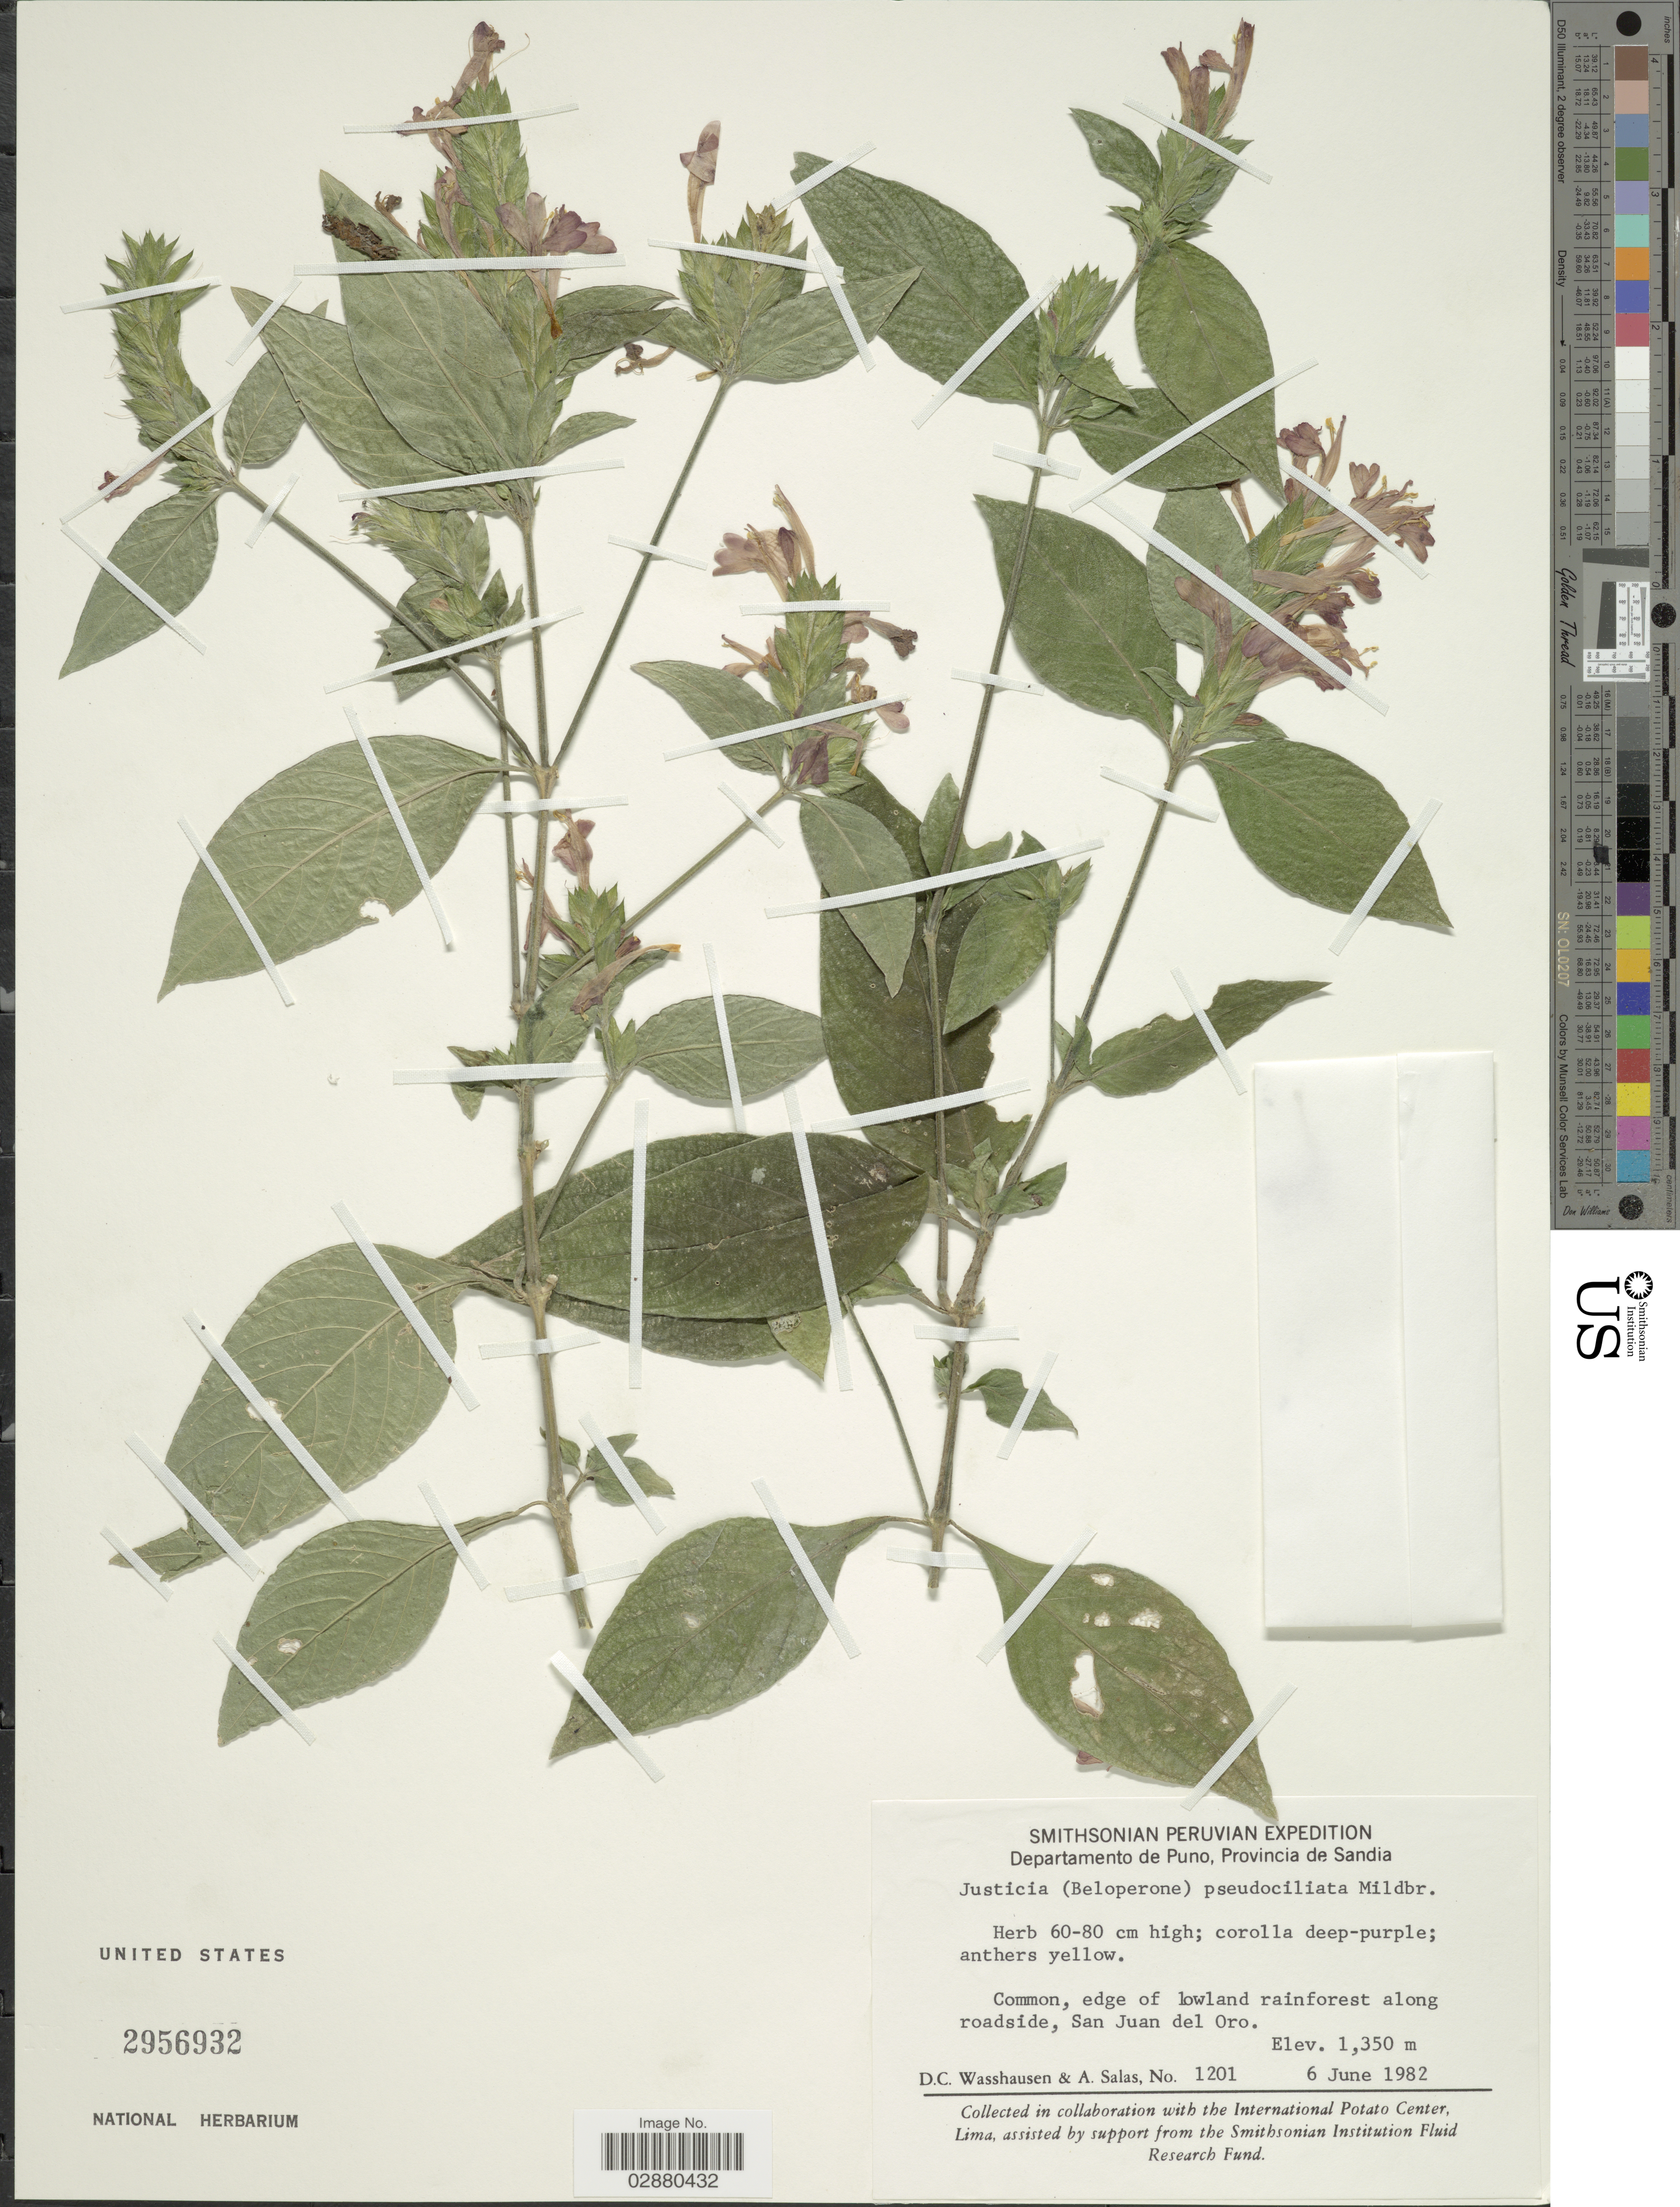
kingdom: Plantae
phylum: Tracheophyta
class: Magnoliopsida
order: Lamiales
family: Acanthaceae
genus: Justicia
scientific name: Justicia ramulosa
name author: (Morong) C. Ezcurra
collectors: D. C. Wasshausen & A. Salas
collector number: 1201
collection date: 1982-06-06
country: Peru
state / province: Puno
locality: Provincia de Sandia. San Juan del Oro.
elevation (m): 1350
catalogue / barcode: US 2956932